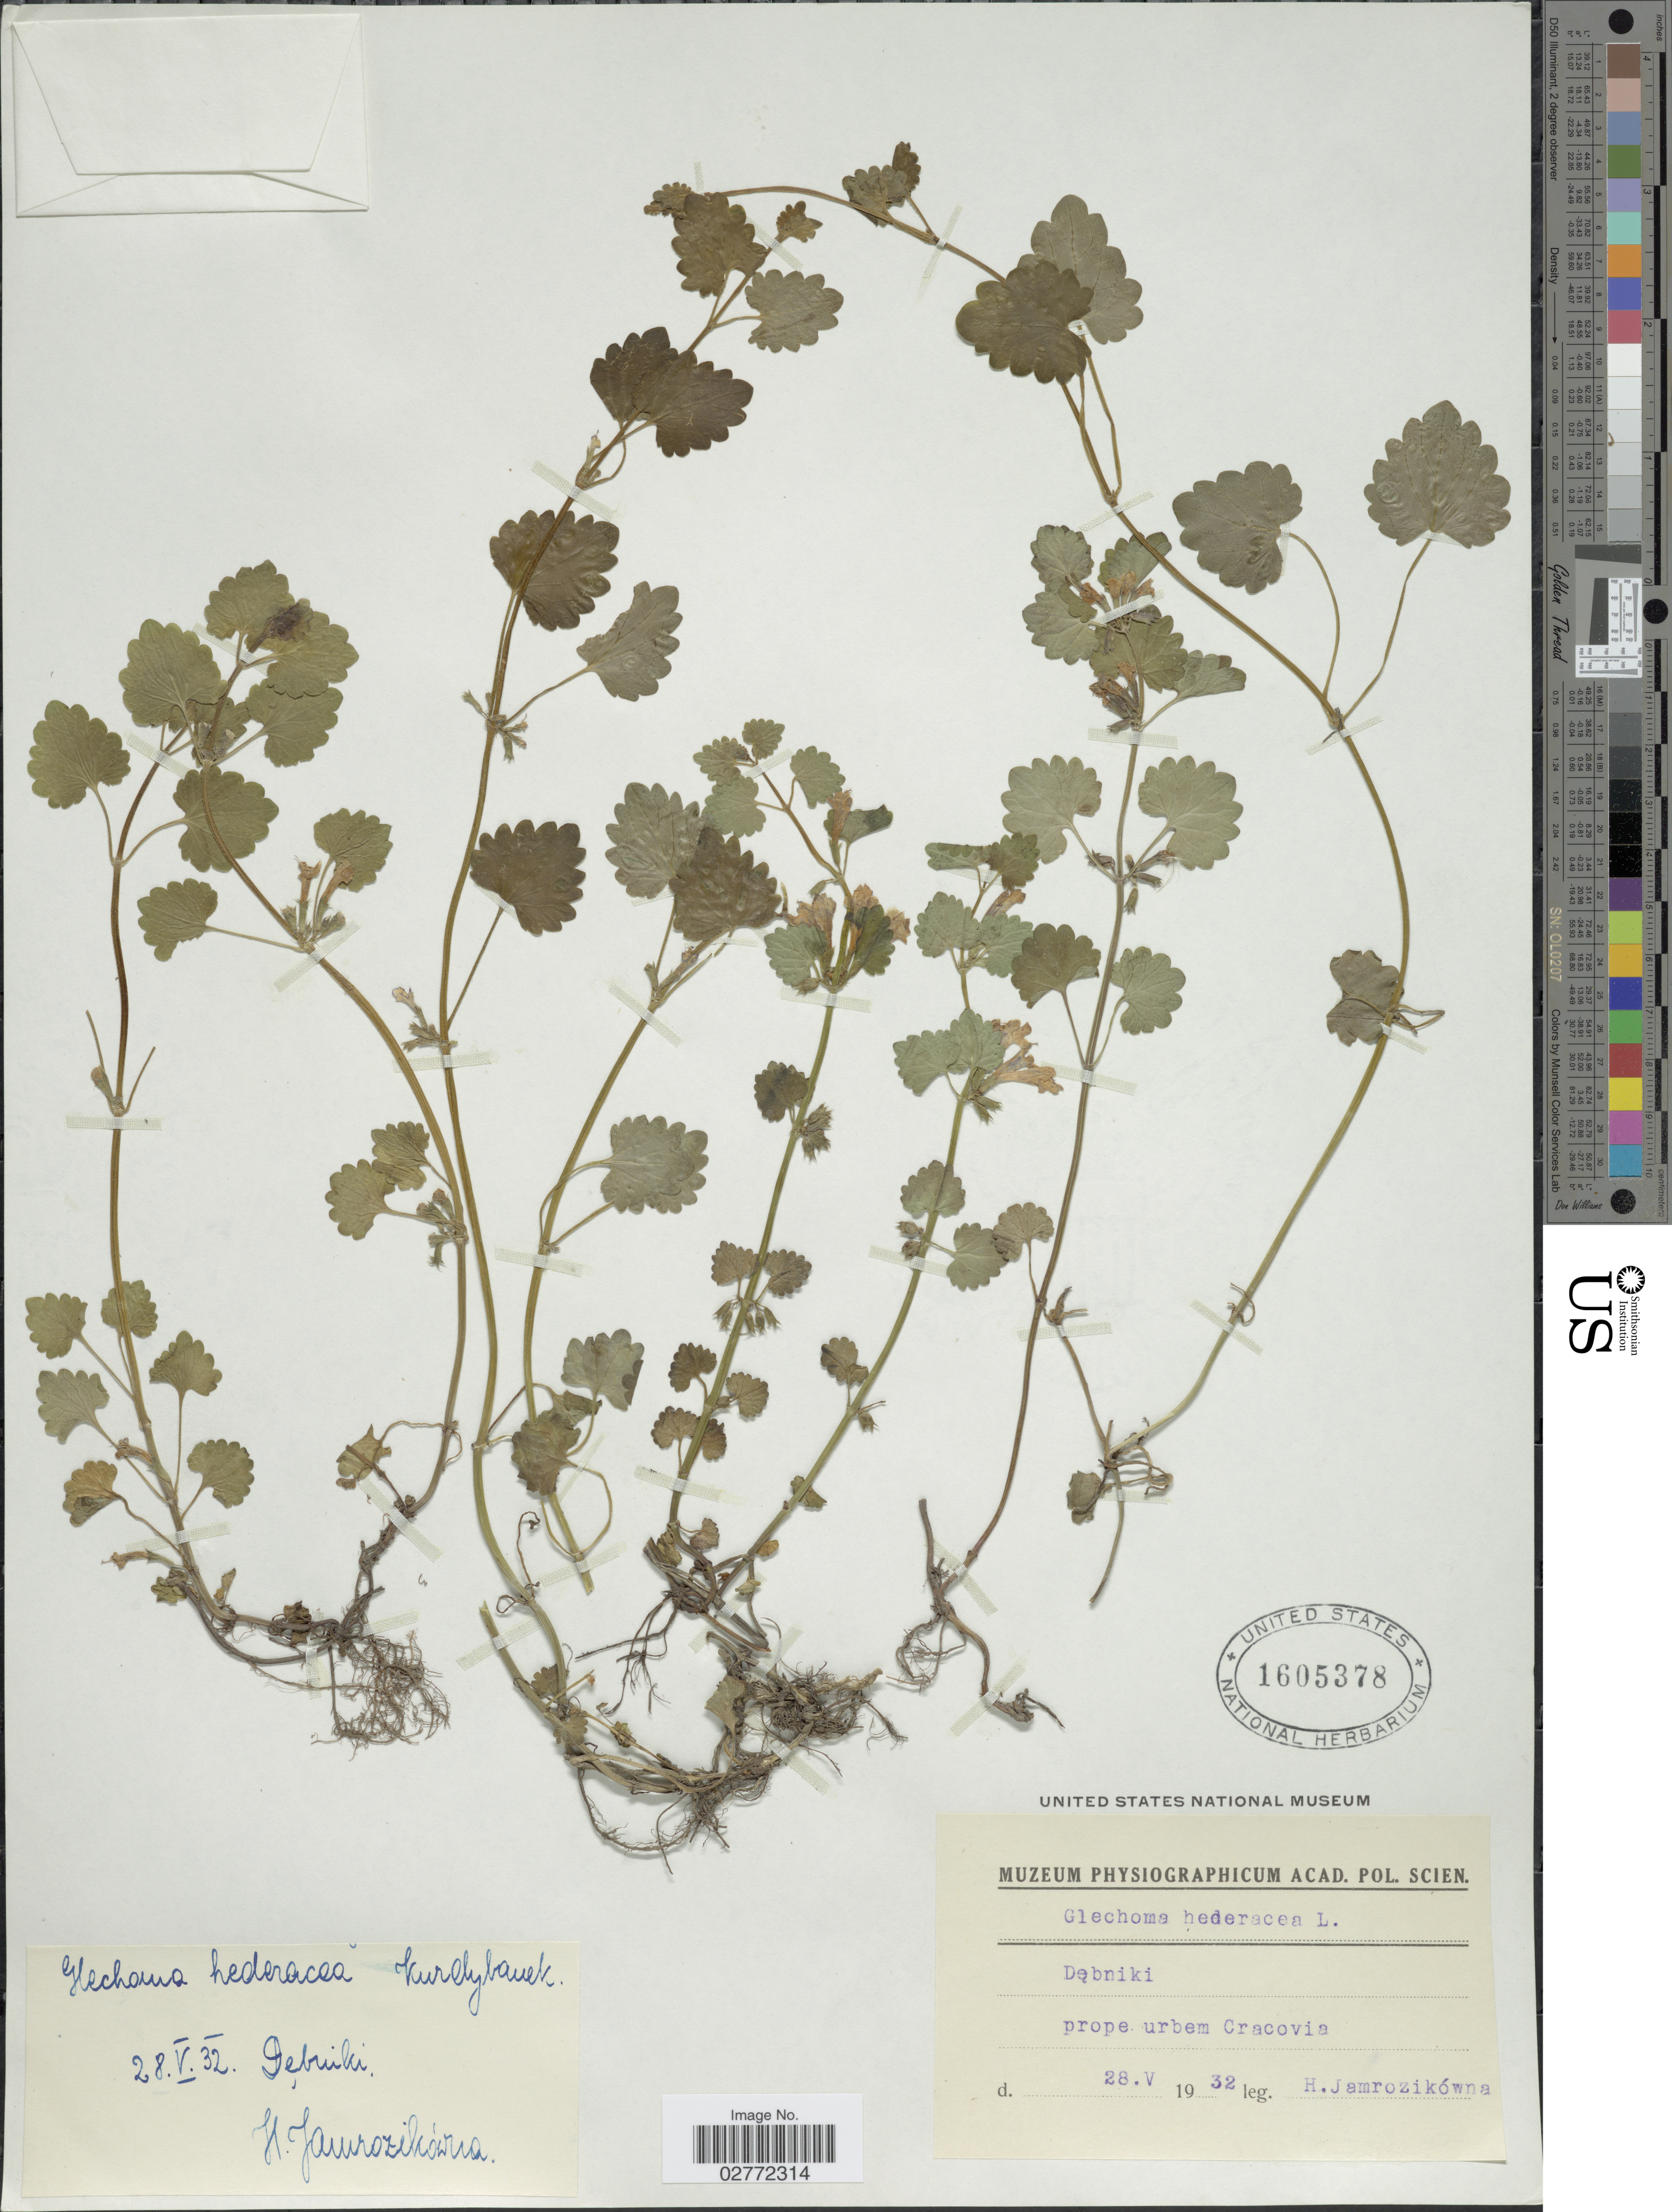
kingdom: Plantae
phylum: Tracheophyta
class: Magnoliopsida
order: Lamiales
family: Lamiaceae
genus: Glechoma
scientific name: Glechoma hederacea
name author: L.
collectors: H. Jamrozikówna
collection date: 1932-05-28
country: Poland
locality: Debniki, prope urbem Cracovia.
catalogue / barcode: US 1605378